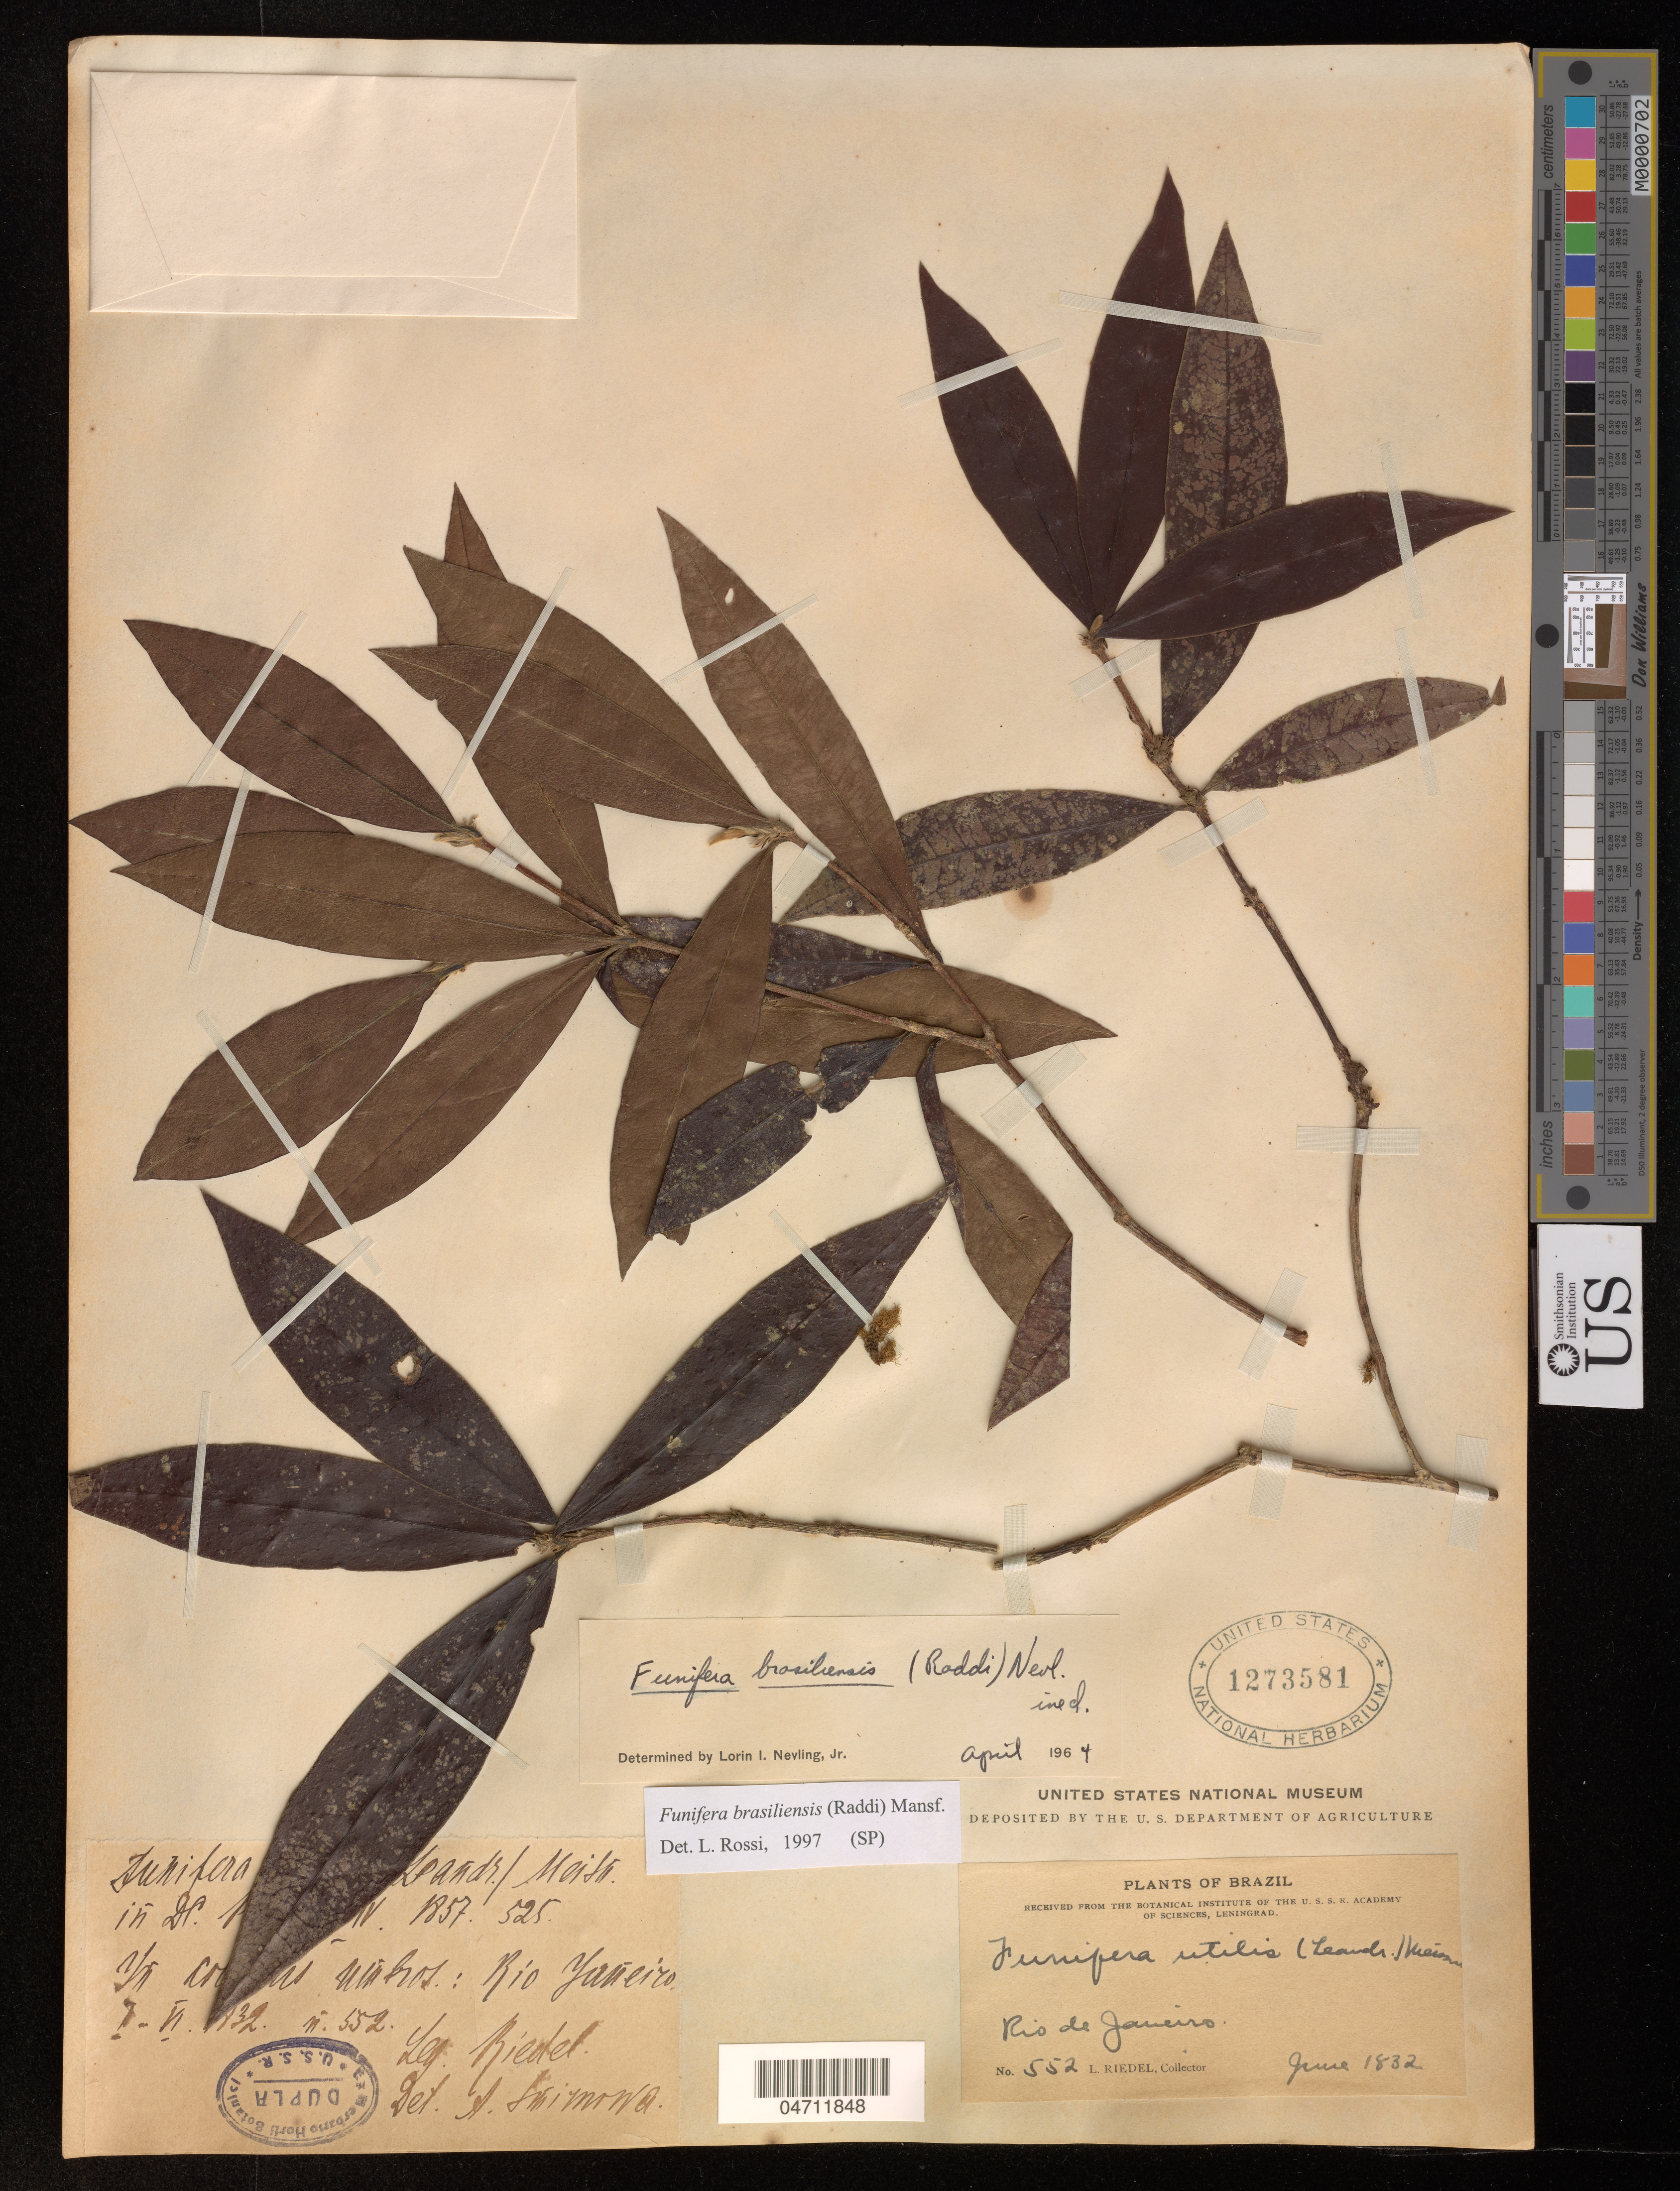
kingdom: Plantae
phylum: Tracheophyta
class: Magnoliopsida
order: Malvales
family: Thymelaeaceae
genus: Daphnopsis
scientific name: Daphnopsis brasiliensis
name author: Mart.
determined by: Rossi, L.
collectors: L. Reidel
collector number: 552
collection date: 1832-06-07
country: Brazil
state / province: Rio de Janeiro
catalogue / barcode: US 1273581